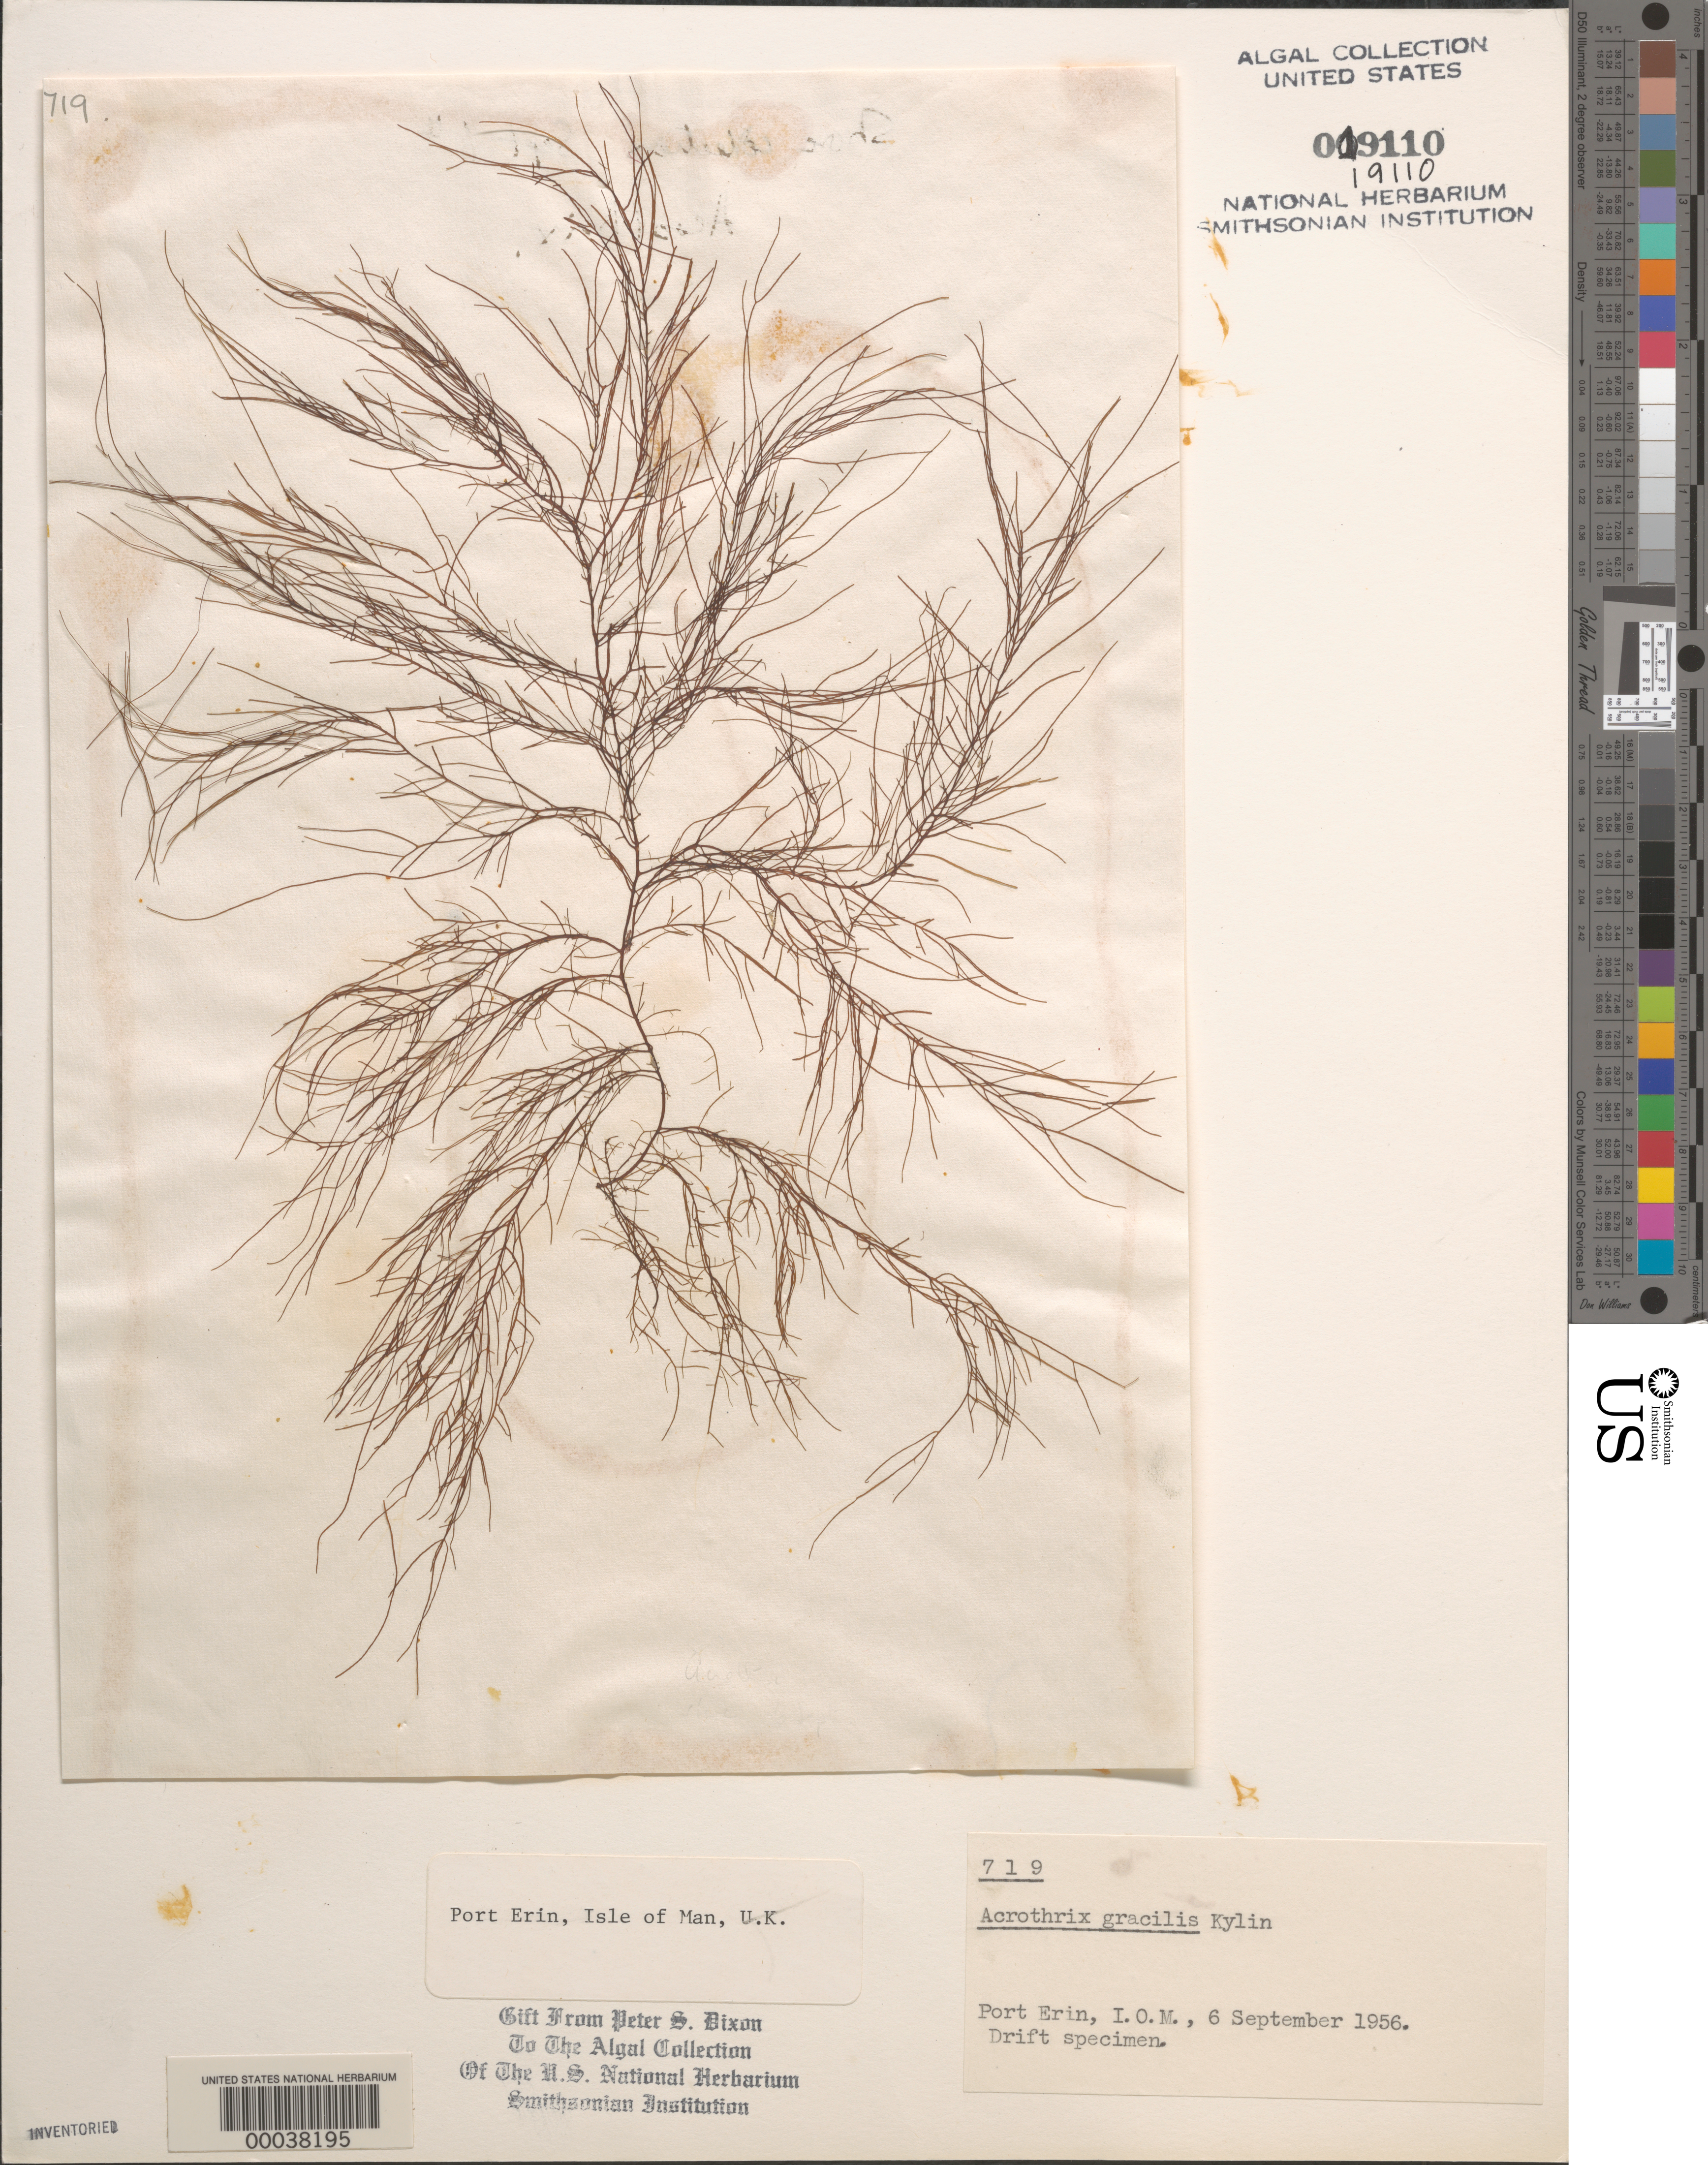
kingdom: Chromista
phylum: Ochrophyta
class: Phaeophyceae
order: Ectocarpales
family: Chordariaceae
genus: Acrothrix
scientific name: Acrothrix gracilis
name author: Kylin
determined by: Dixon, P. S.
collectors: P. S. Dixon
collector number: PSD 719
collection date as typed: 06 Sep 1956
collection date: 1956-09-06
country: United Kingdom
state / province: England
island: Isle of Man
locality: Port Erin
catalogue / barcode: US 19110